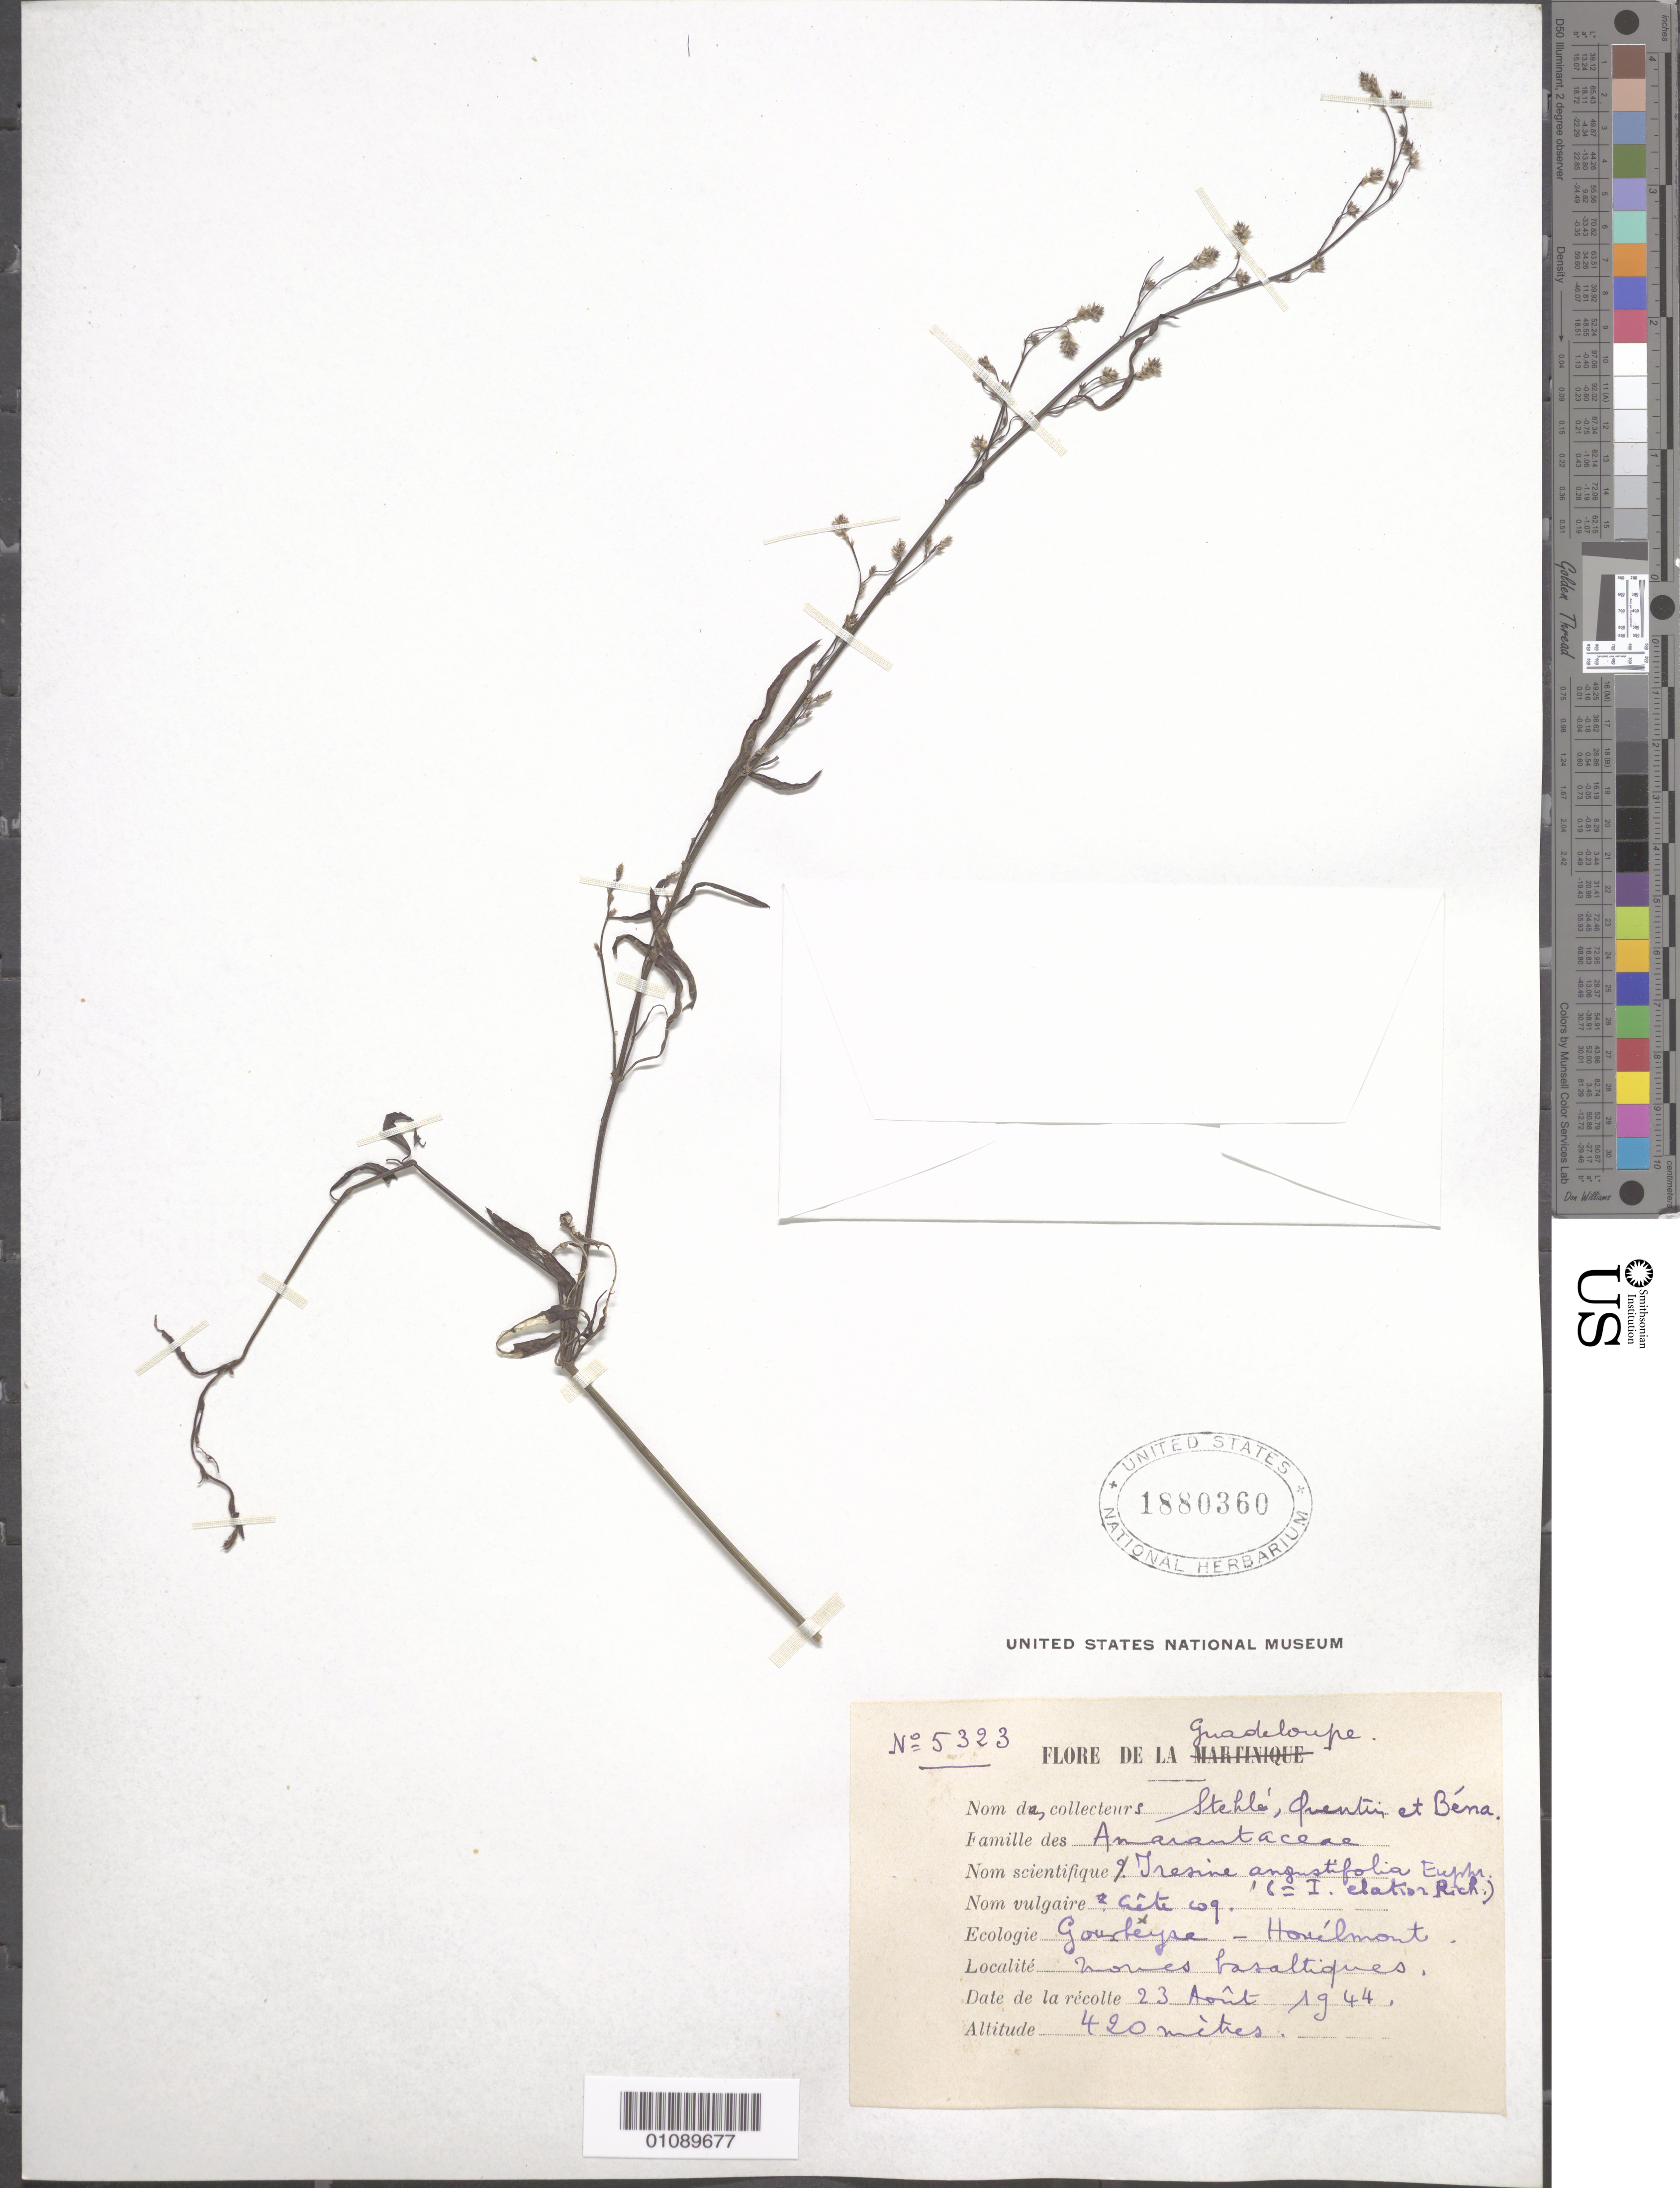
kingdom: Plantae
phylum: Tracheophyta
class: Magnoliopsida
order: Caryophyllales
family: Amaranthaceae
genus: Iresine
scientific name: Iresine angustifolia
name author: Euphrasén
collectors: H. Stehlé, R. Quentin & R. Béna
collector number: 5323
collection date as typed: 23 Aug 1944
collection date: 1944-08-23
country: Guadeloupe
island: Basse Terre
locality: Gourbeyre-Houlement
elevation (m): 420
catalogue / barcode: US 1880360